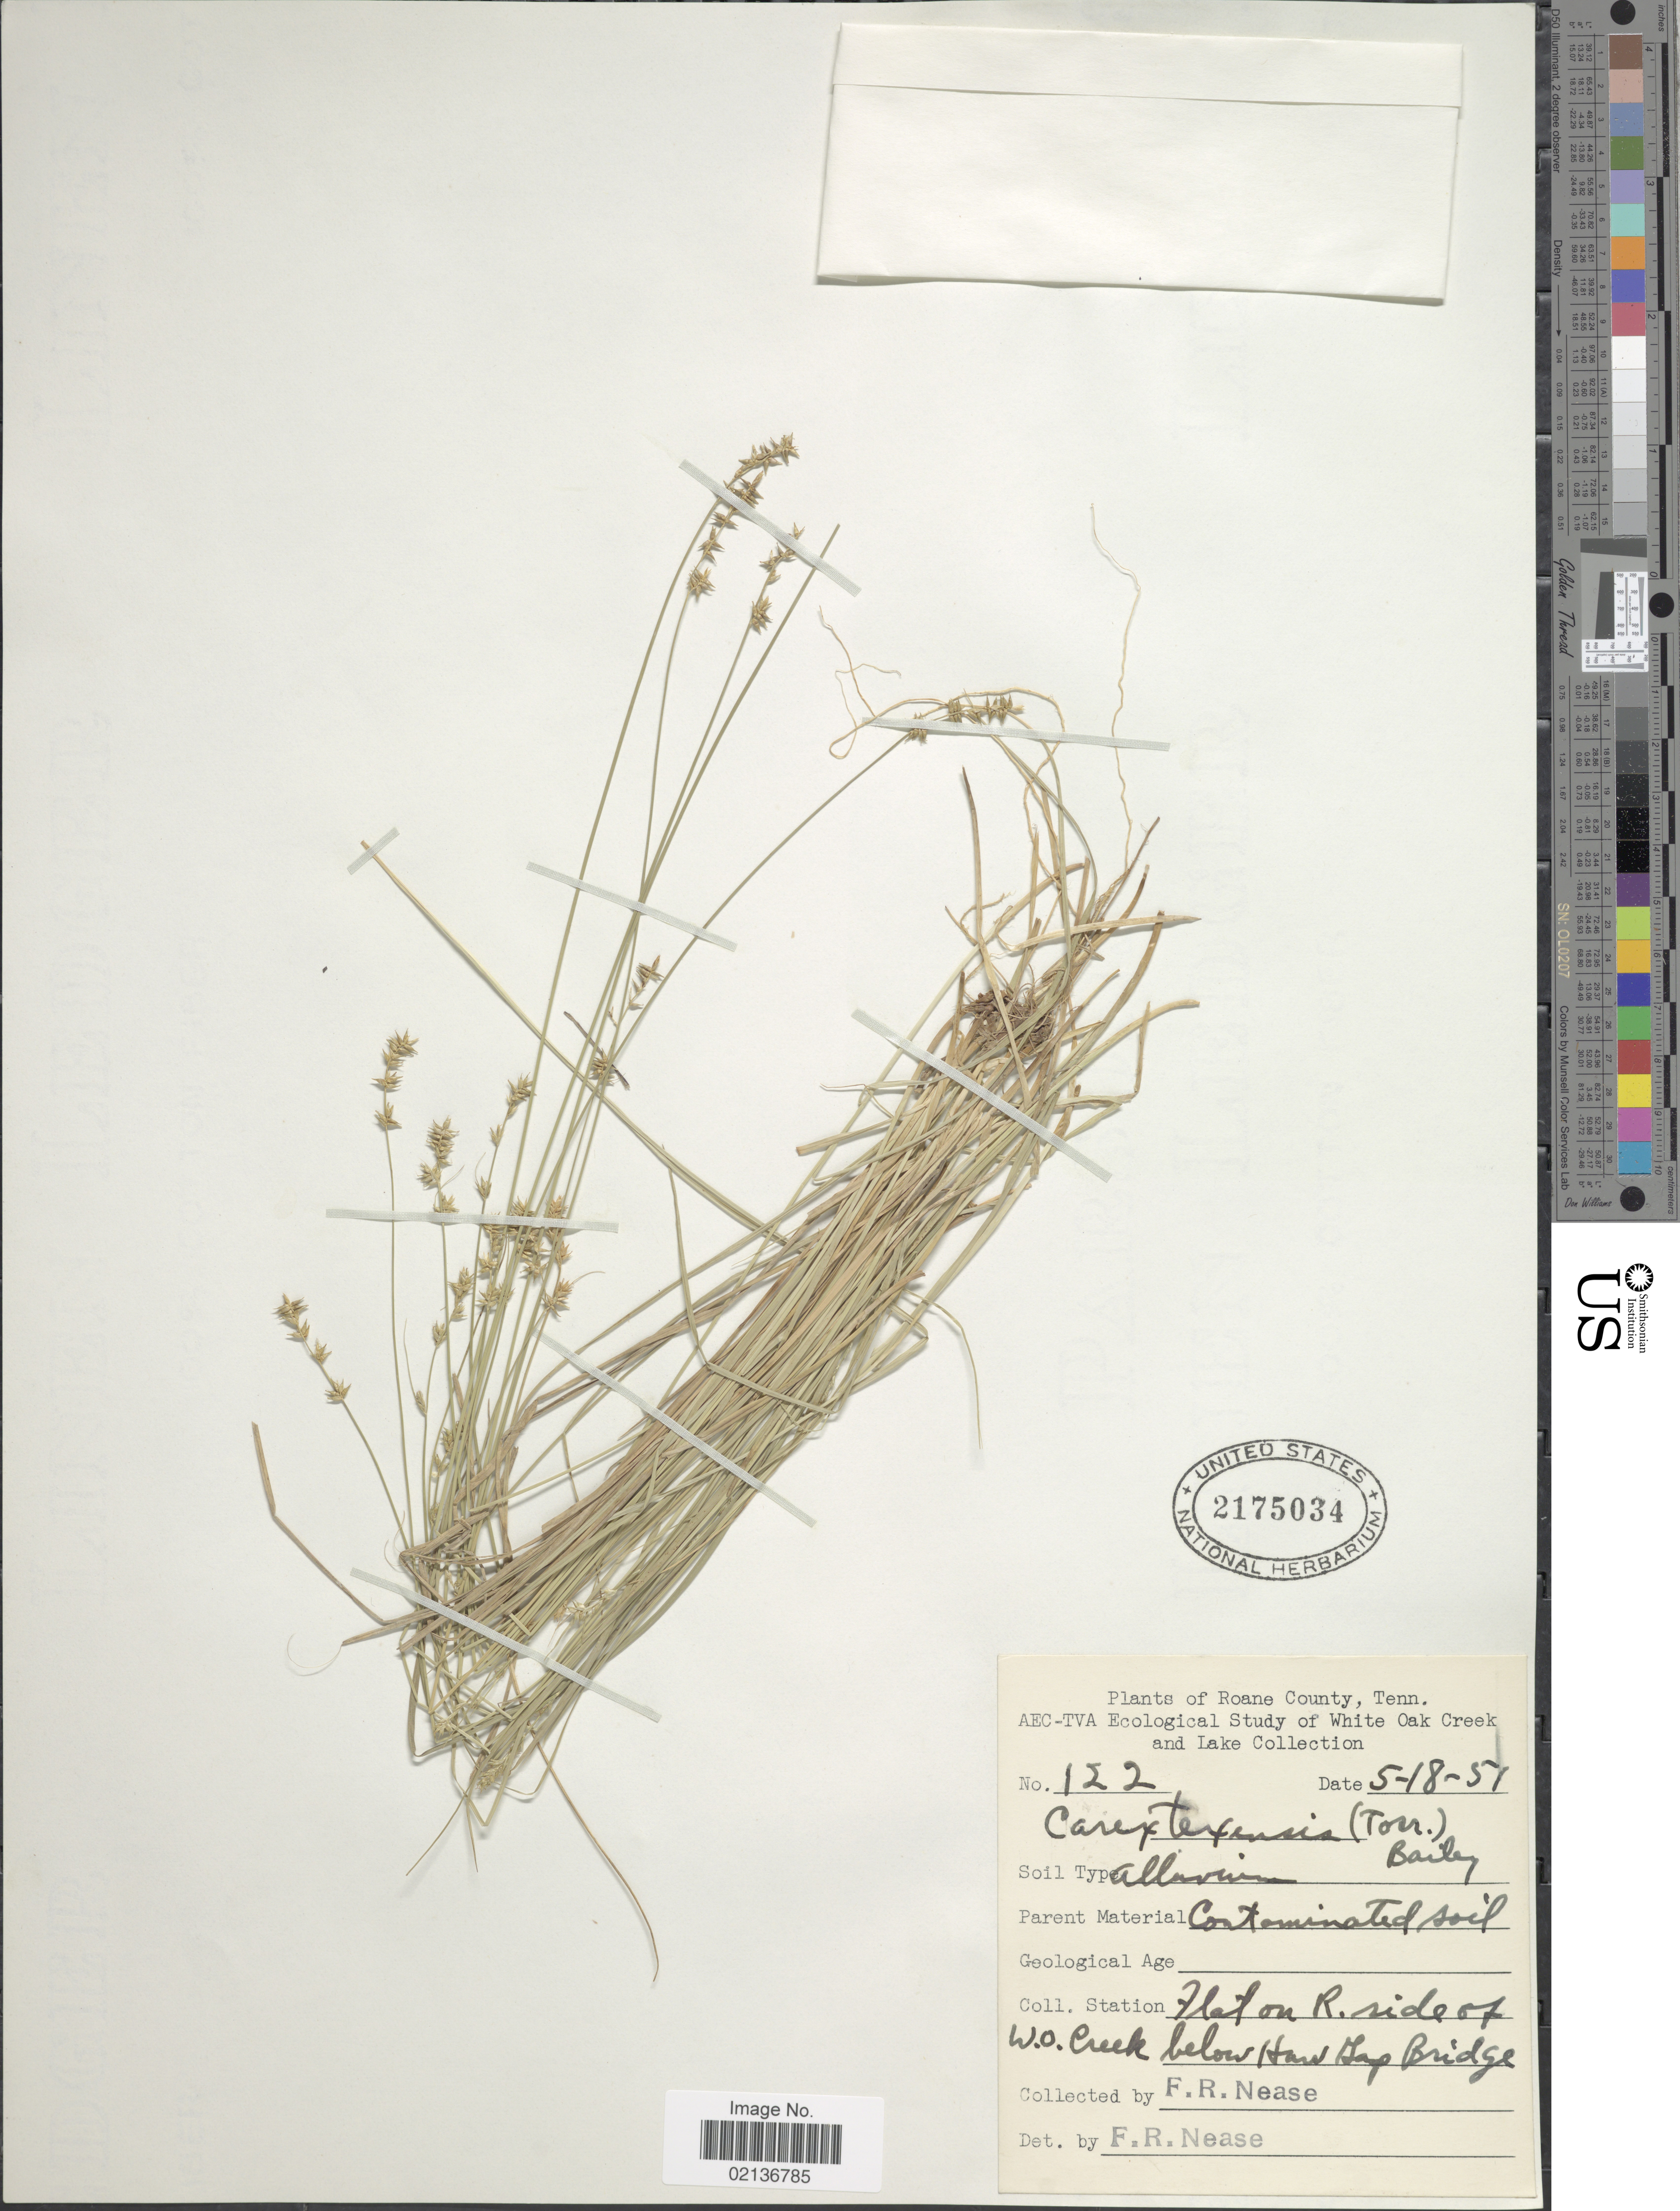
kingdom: Plantae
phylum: Tracheophyta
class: Liliopsida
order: Poales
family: Cyperaceae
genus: Carex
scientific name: Carex texensis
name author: (Torr. ex L.H. Bailey) L.H. Bailey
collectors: F. Nease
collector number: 122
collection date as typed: Transcribed d/m/y: 18/5/51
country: United States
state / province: Tennessee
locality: Roane County, Tenn., Flat on R. side of W. O. Creek below Haw Tap Bridge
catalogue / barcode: US 2175034